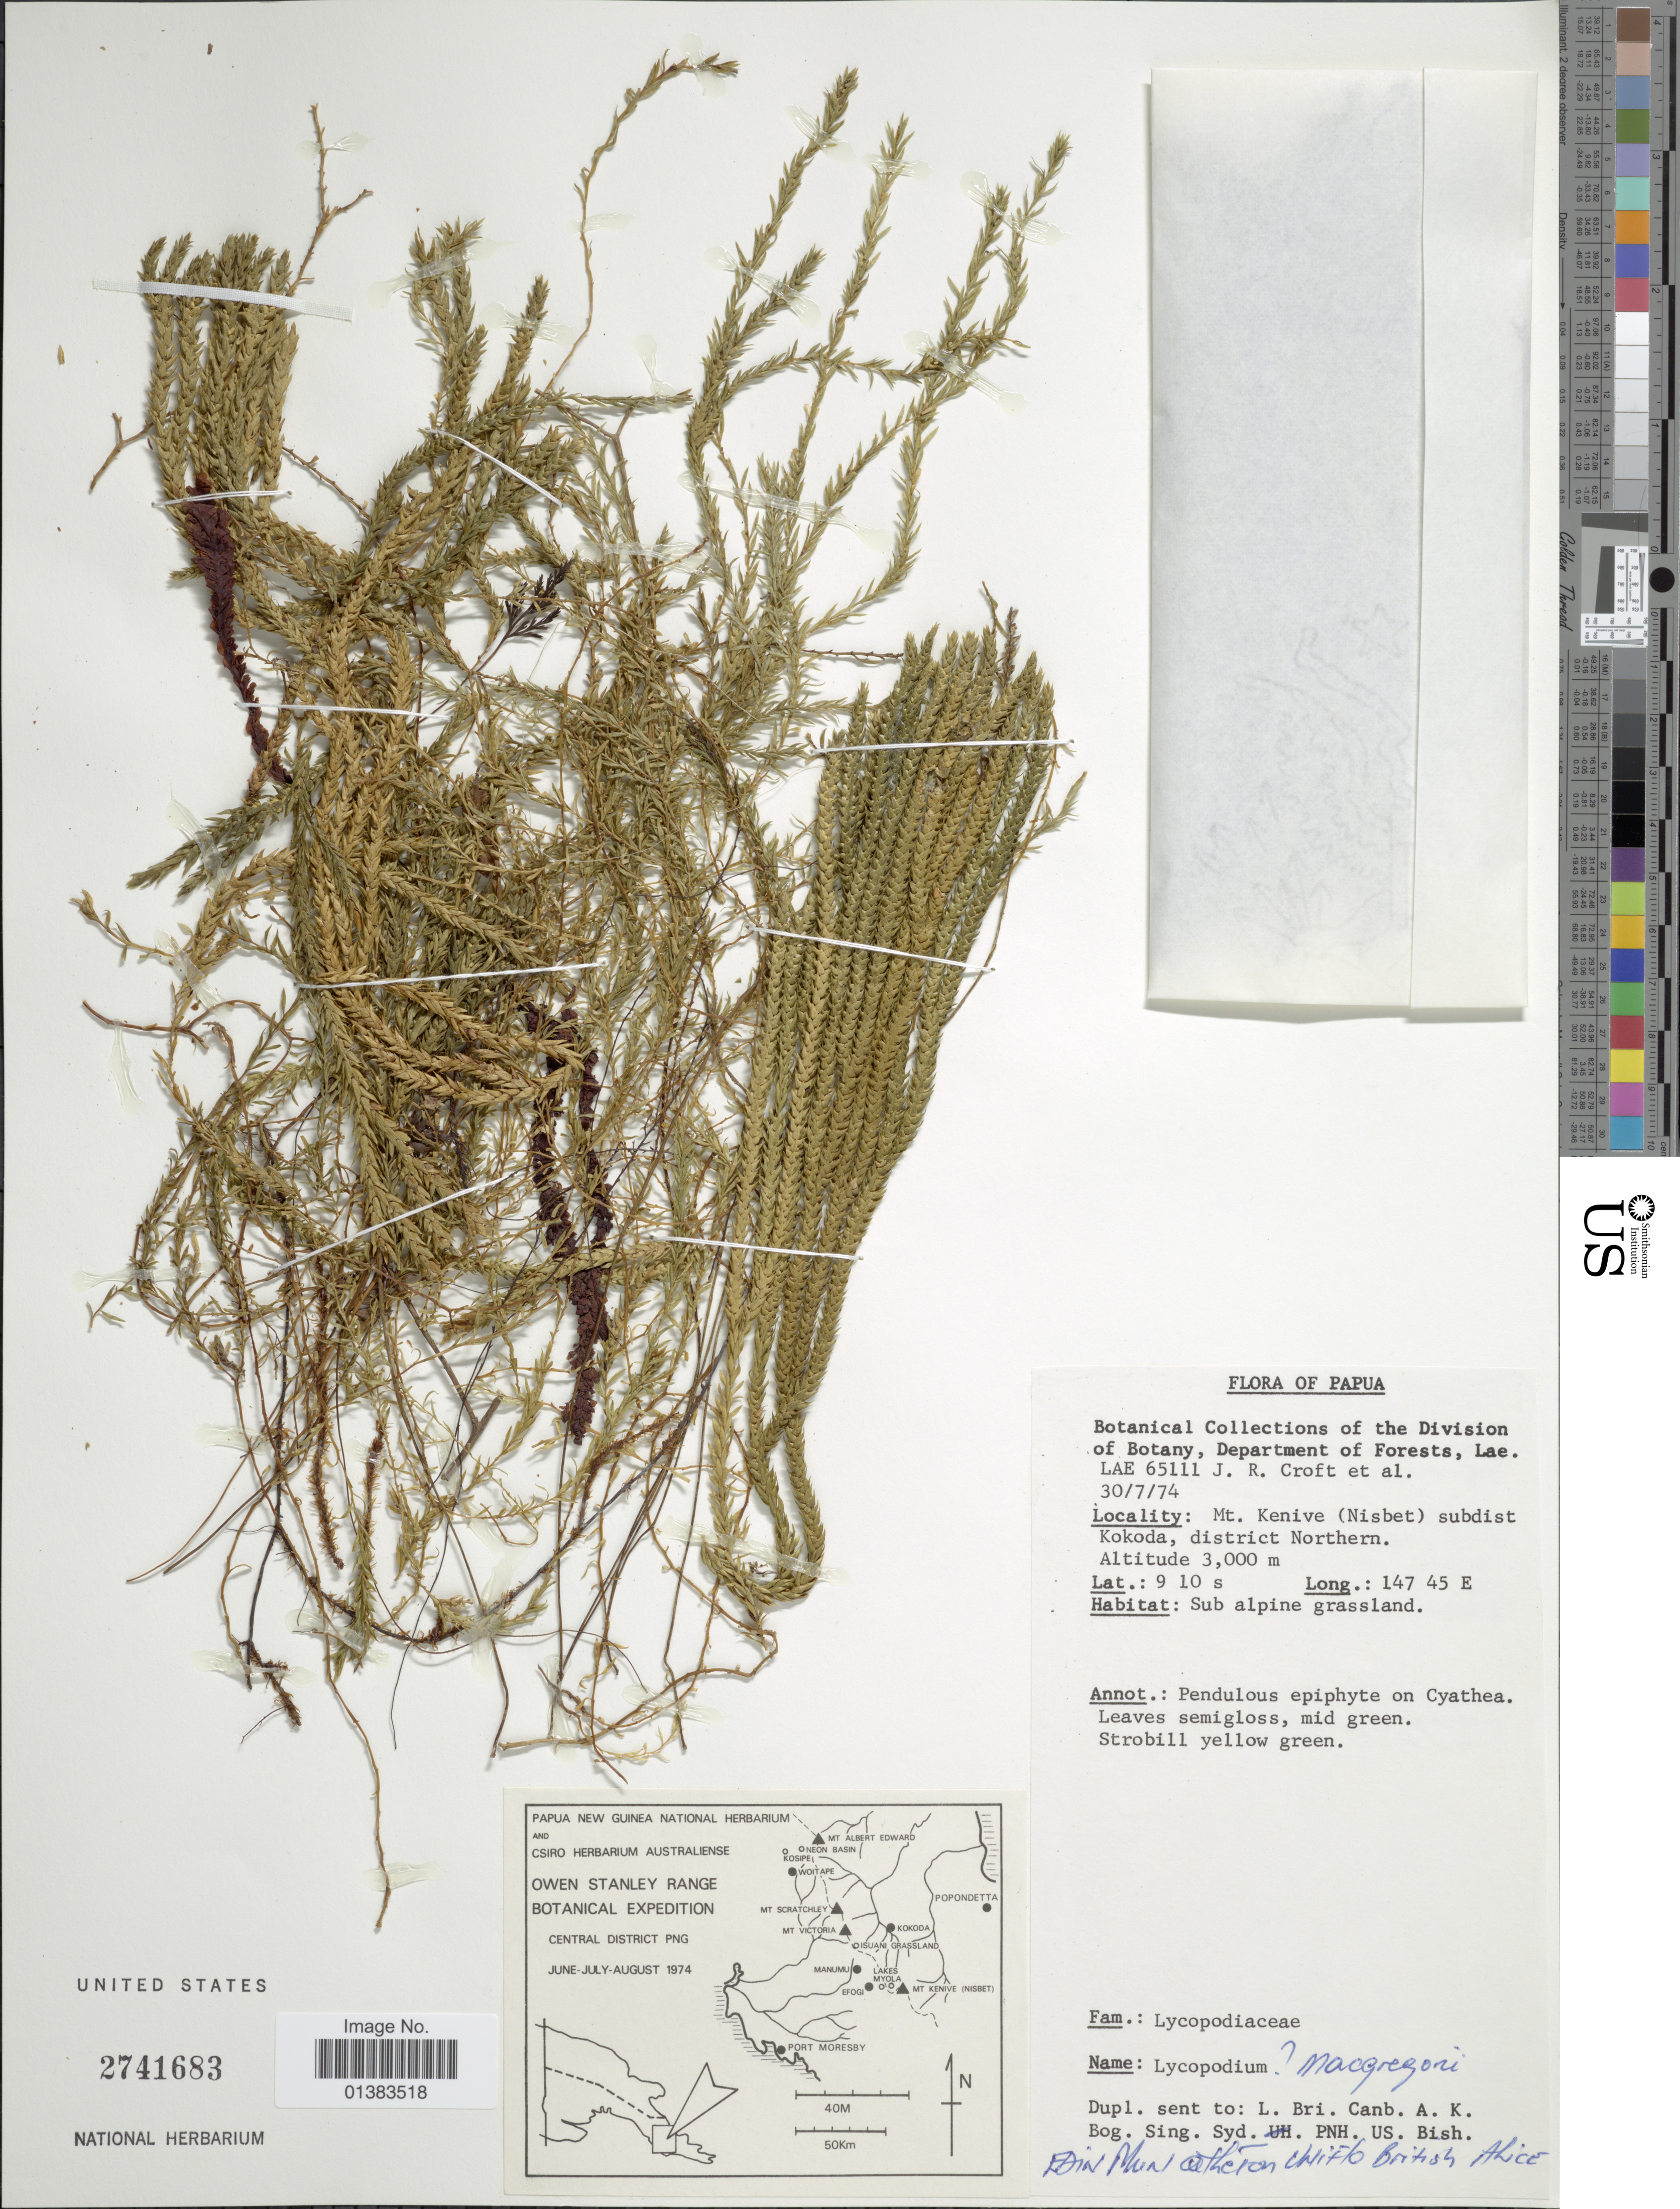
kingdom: Plantae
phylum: Tracheophyta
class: Lycopodiopsida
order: Lycopodiales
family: Lycopodiaceae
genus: Phlegmariurus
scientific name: Phlegmariurus macgregorii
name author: (Baker) A. R. Field & Bostock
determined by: Field, A. R.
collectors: J. R. Croft & et al.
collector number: LAE 65111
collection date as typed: Transcribed d/m/y: 30/7/74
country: Papua New Guinea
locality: Mt. Kenive (Nisbet) subdist Kokoda, district Northern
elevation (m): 3000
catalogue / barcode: US 2741683